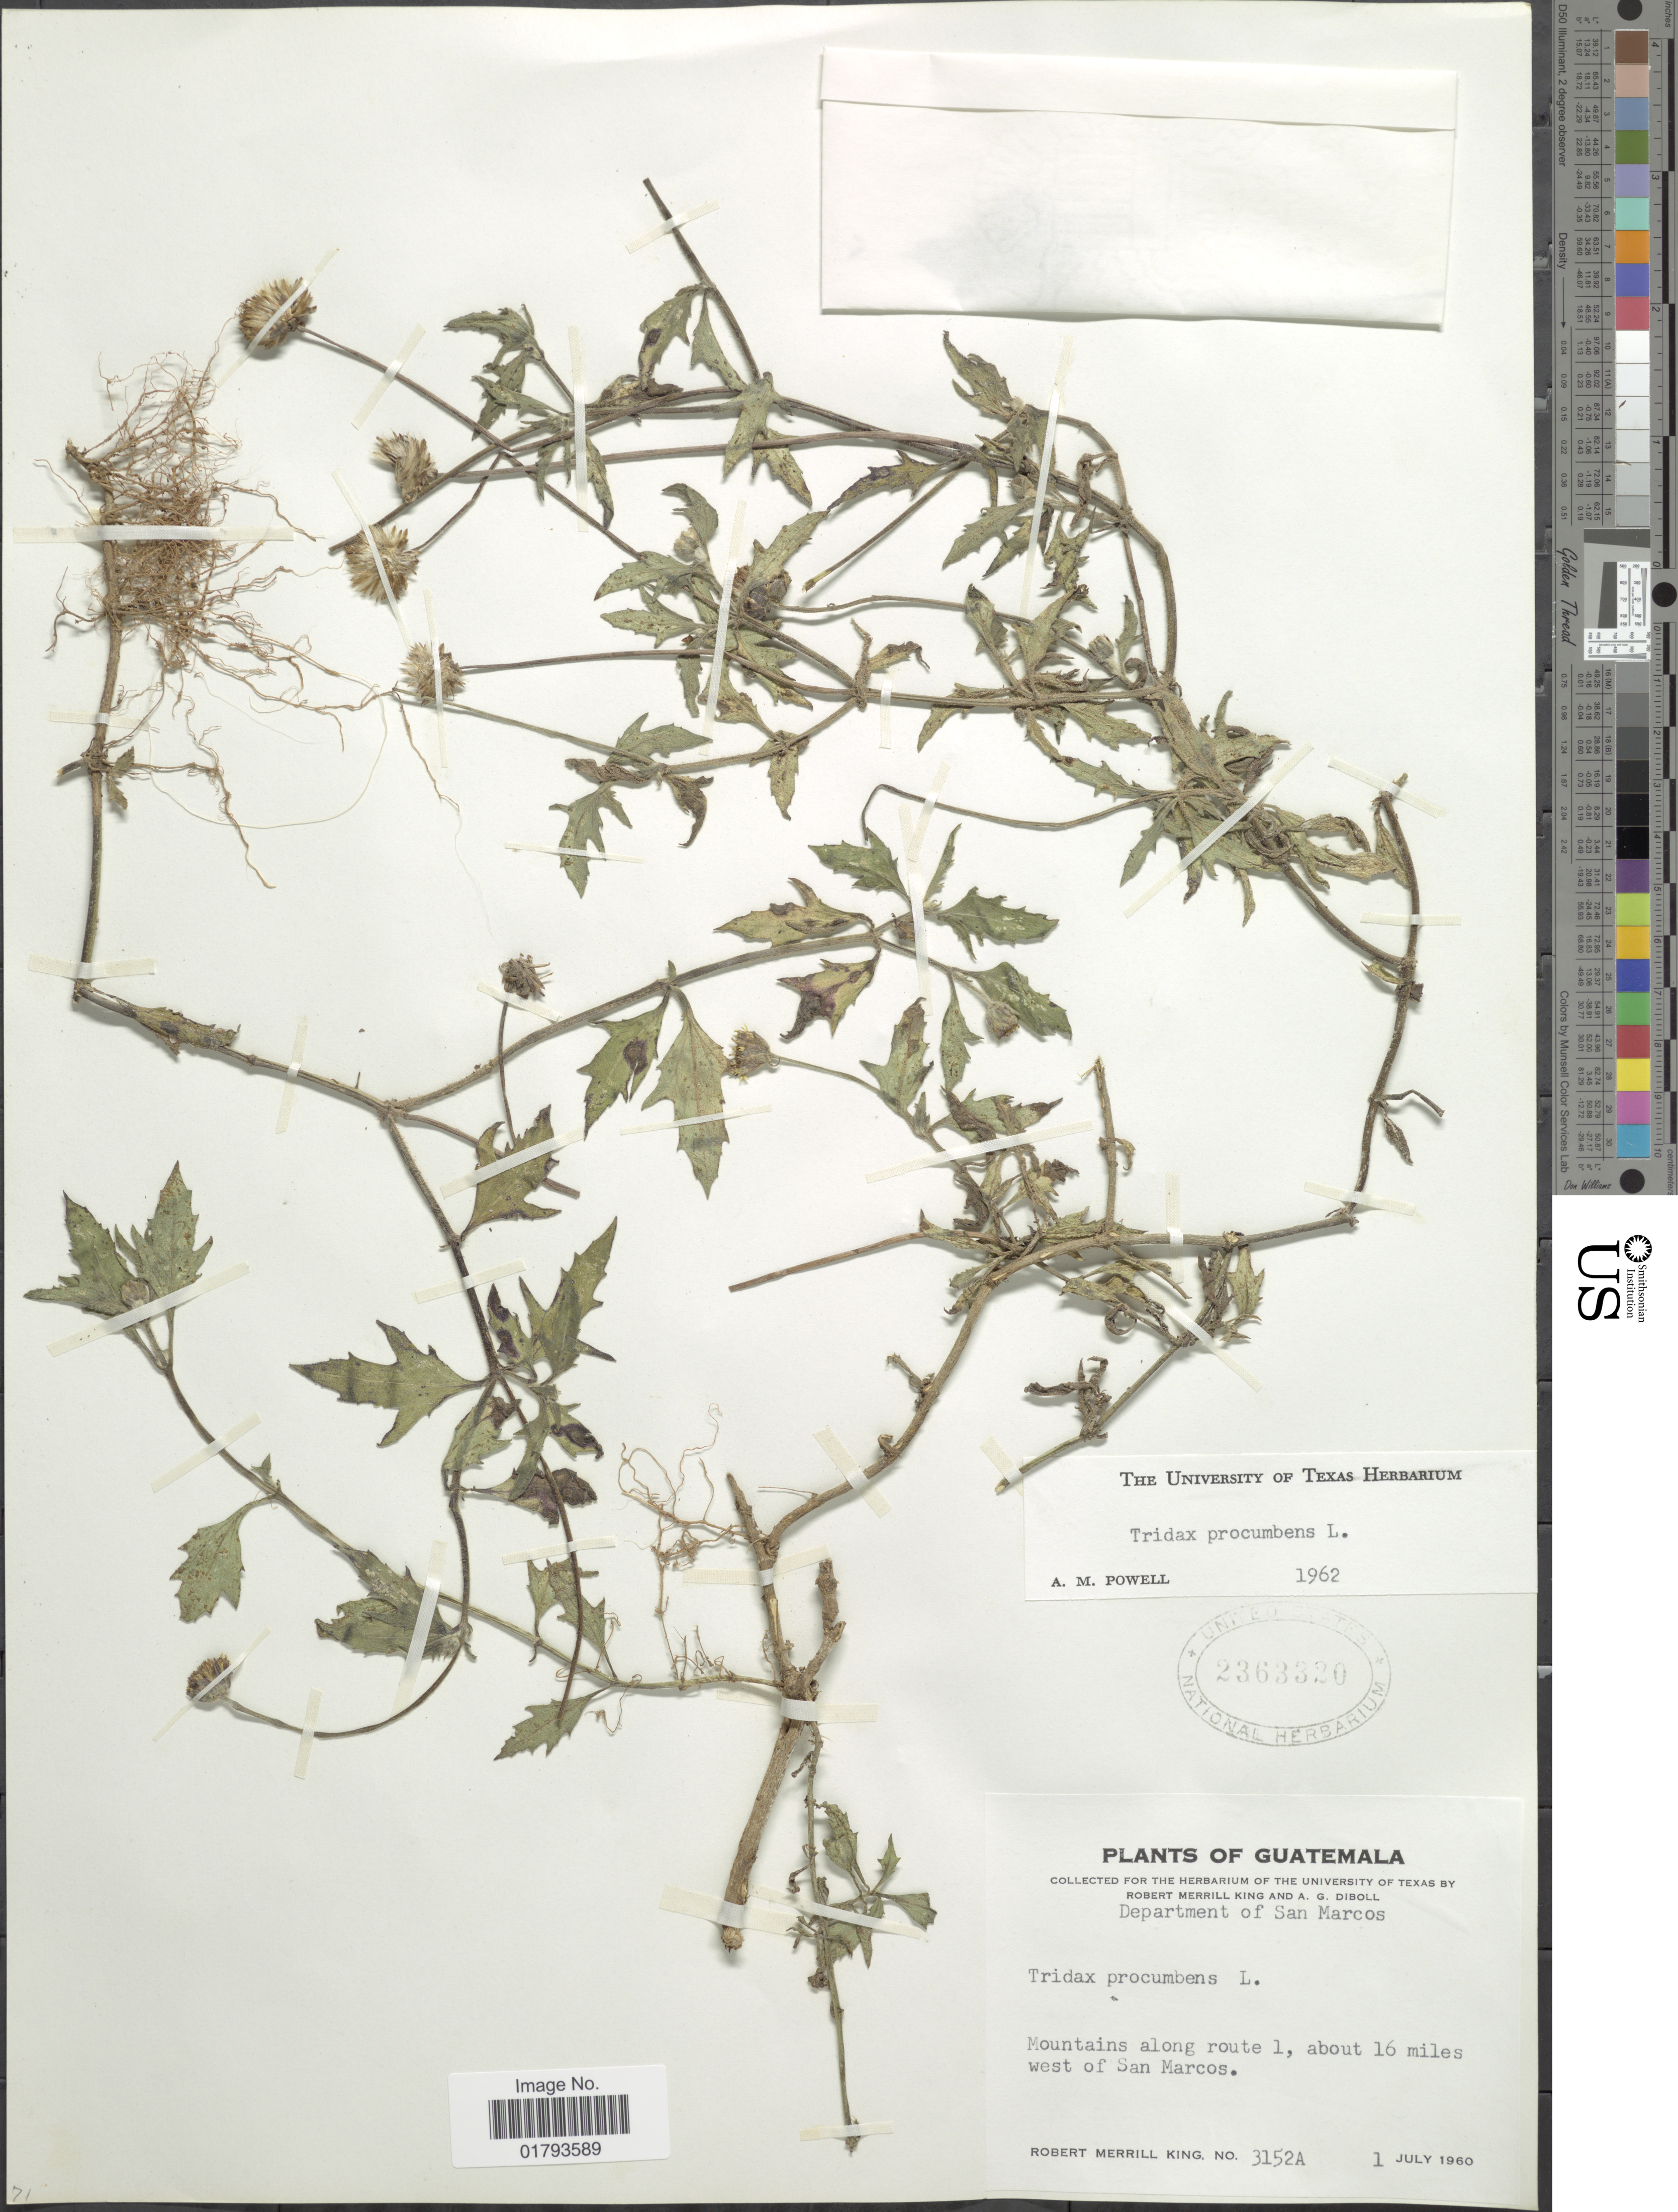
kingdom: Plantae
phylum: Tracheophyta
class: Magnoliopsida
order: Asterales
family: Asteraceae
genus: Tridax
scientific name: Tridax procumbens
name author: L.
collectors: R. M. King & A. Diboll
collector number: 3152A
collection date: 1960-07-01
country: Guatemala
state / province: San Marcos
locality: Department of San Marcos. Mountains along route 1, about 16 miles west of San Marcos.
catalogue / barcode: US 2363320